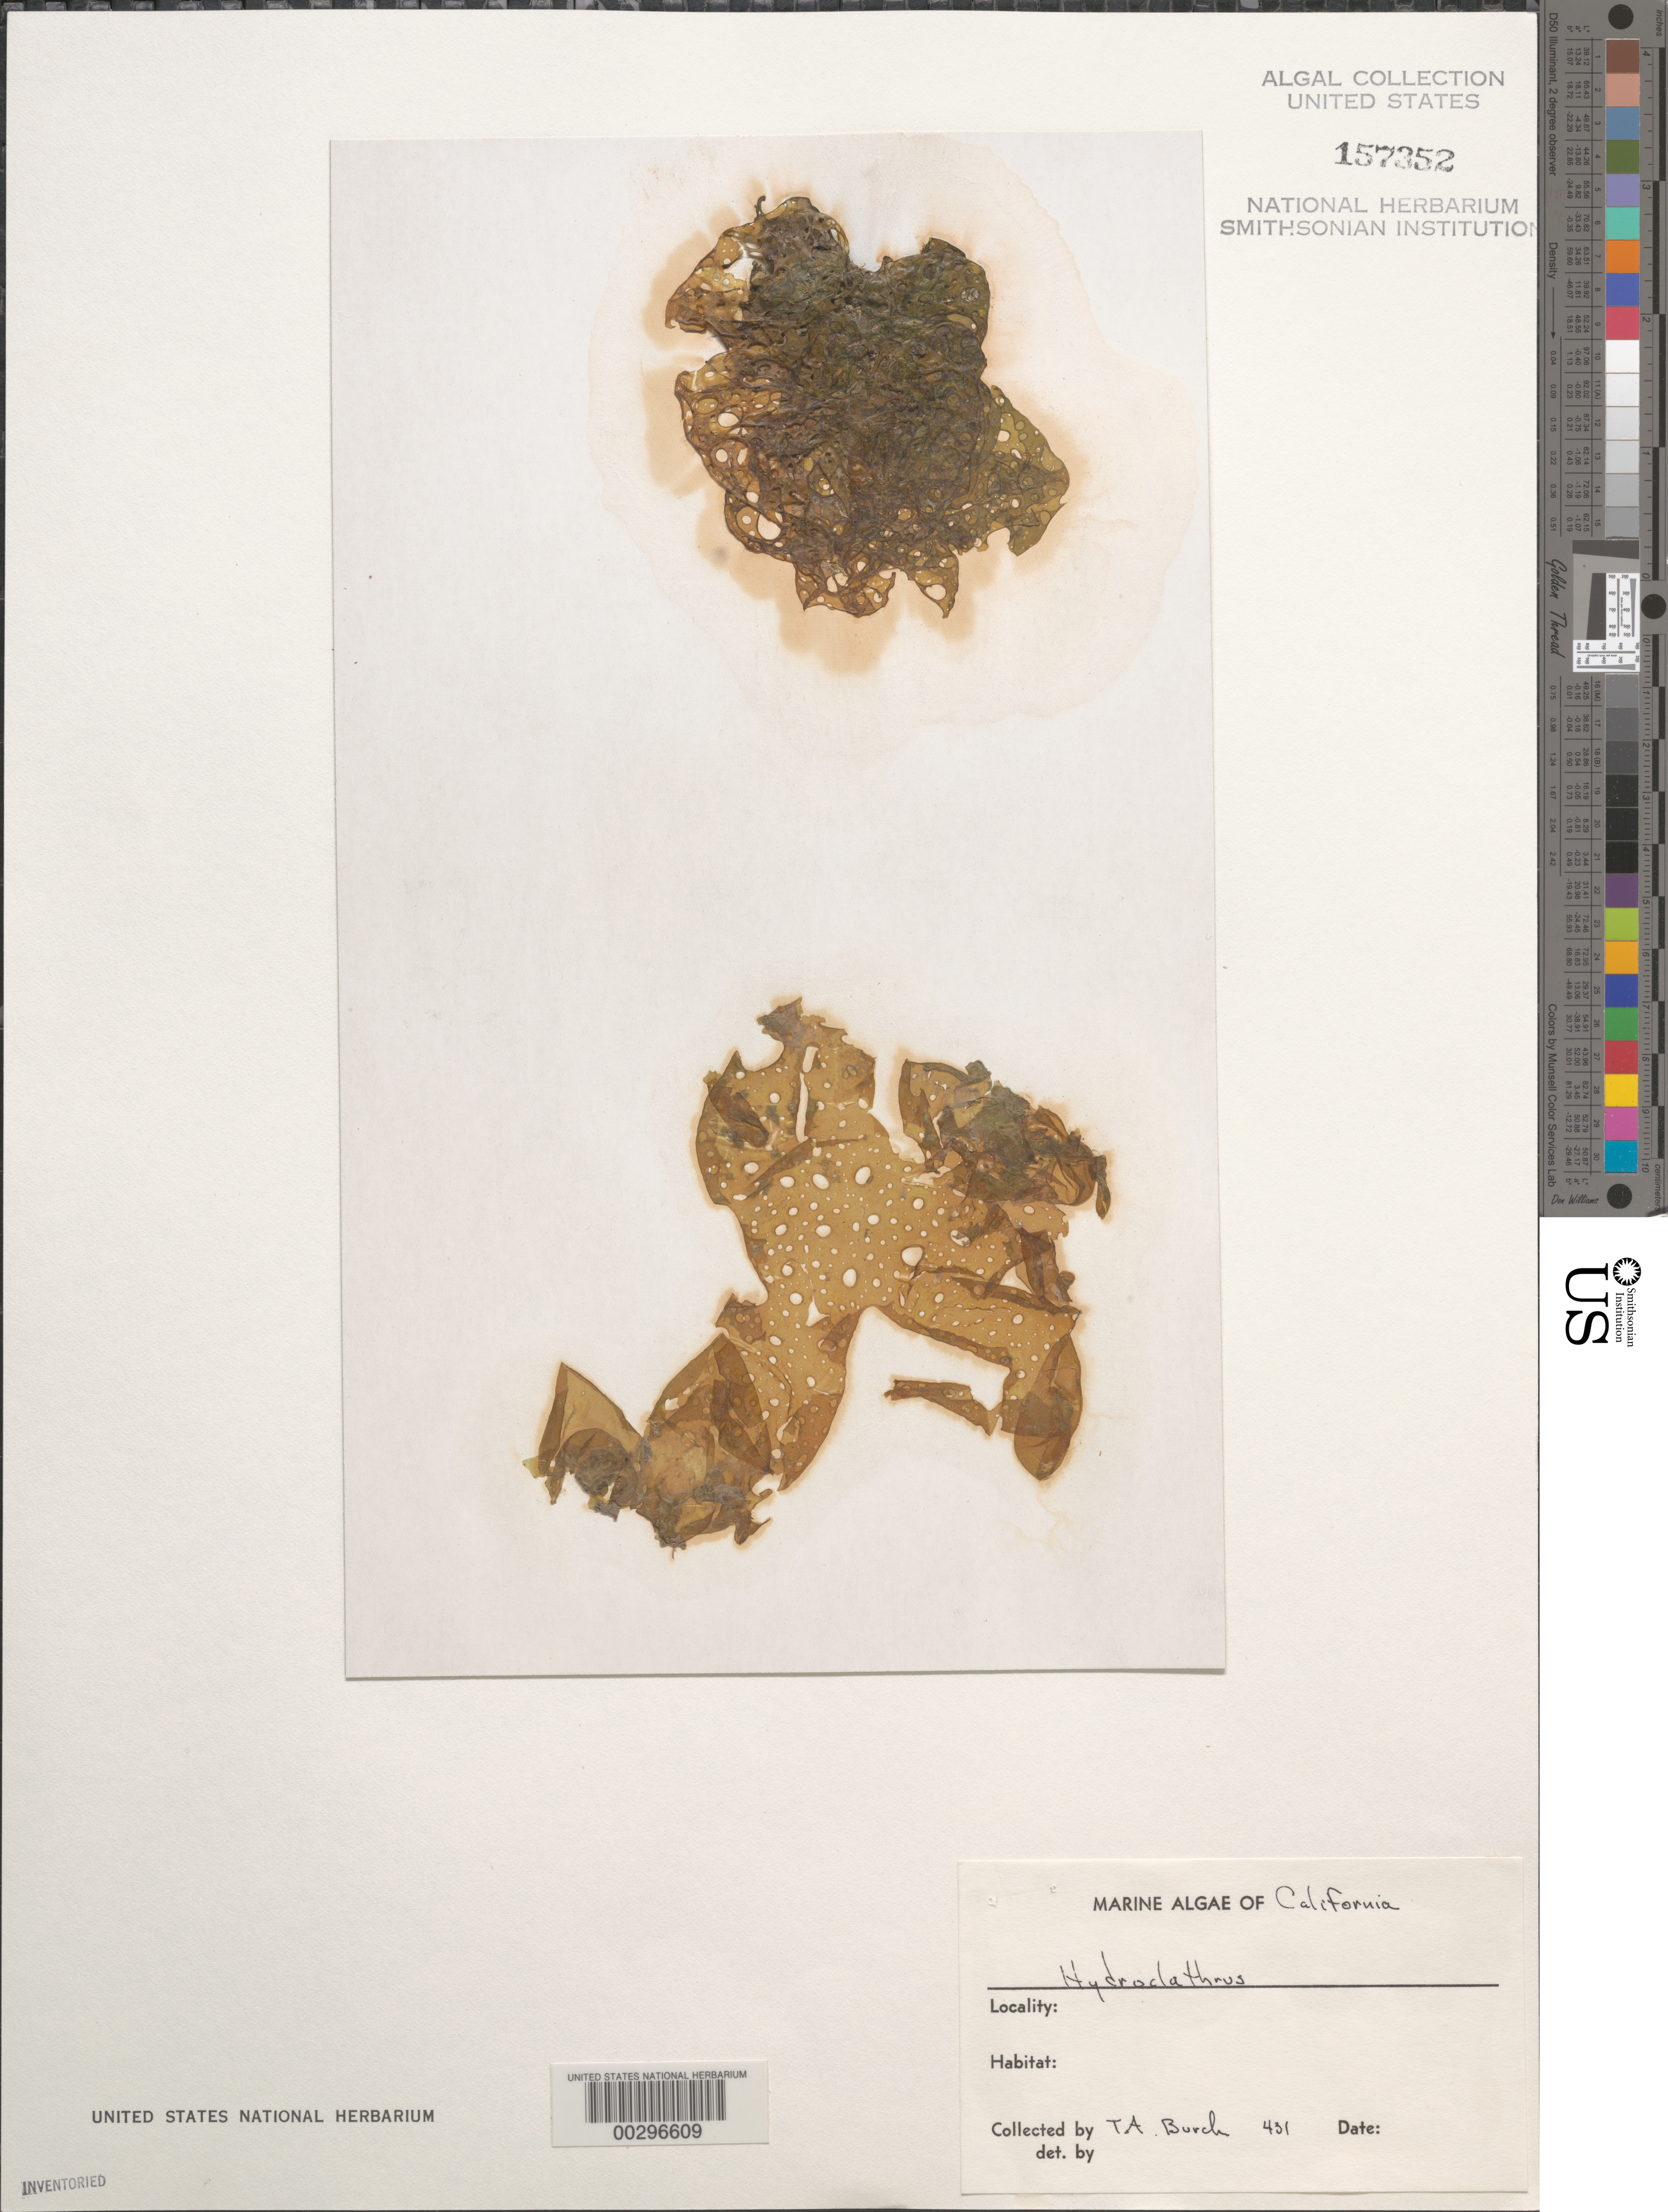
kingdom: Chromista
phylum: Ochrophyta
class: Phaeophyceae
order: Scytosiphonales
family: Scytosiphonaceae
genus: Hydroclathrus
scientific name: Hydroclathrus sp.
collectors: T. Burch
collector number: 431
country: United States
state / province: California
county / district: San Diego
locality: False Bay, San Diego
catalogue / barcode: US 157352